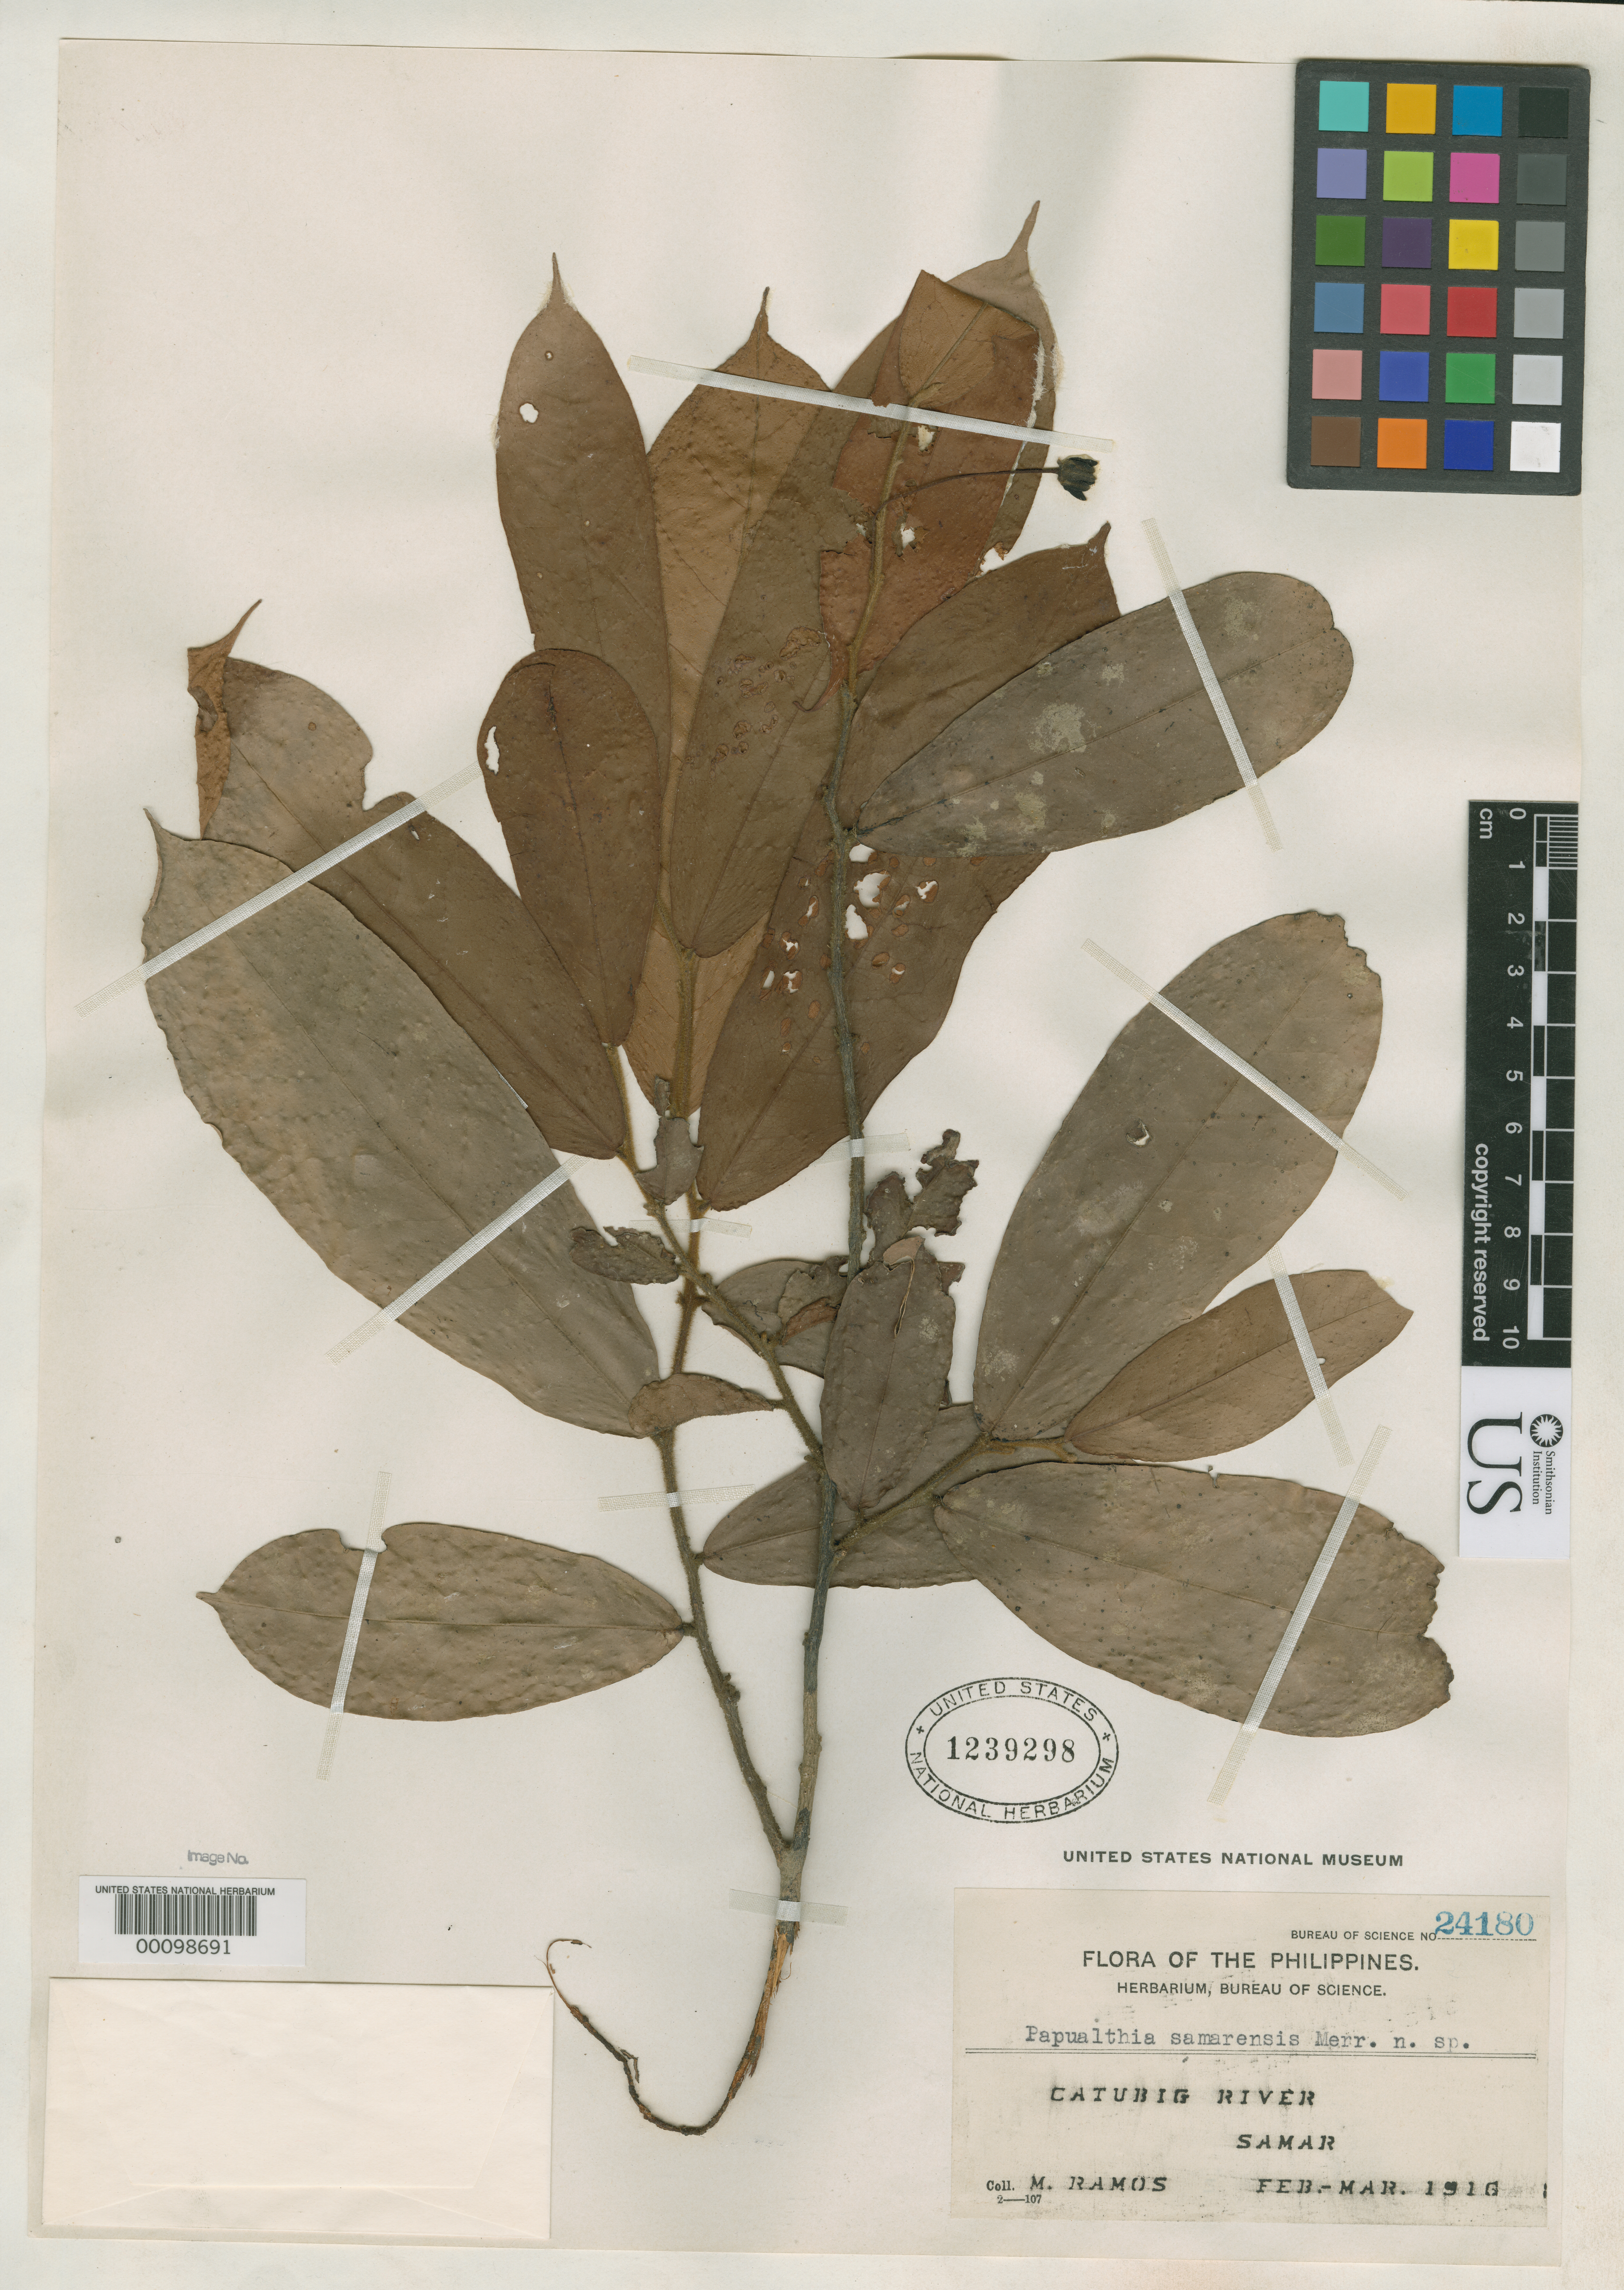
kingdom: Plantae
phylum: Tracheophyta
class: Magnoliopsida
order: Magnoliales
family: Annonaceae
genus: Papualthia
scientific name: Papualthia samarensis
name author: Merr.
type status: Isotype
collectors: M. Ramos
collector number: Bur. Sci. 24180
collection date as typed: Feb 1916 to -- Mar 1916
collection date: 1916-02/1916-03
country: Philippines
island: Samar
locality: Catubig River.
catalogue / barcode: US 1239298